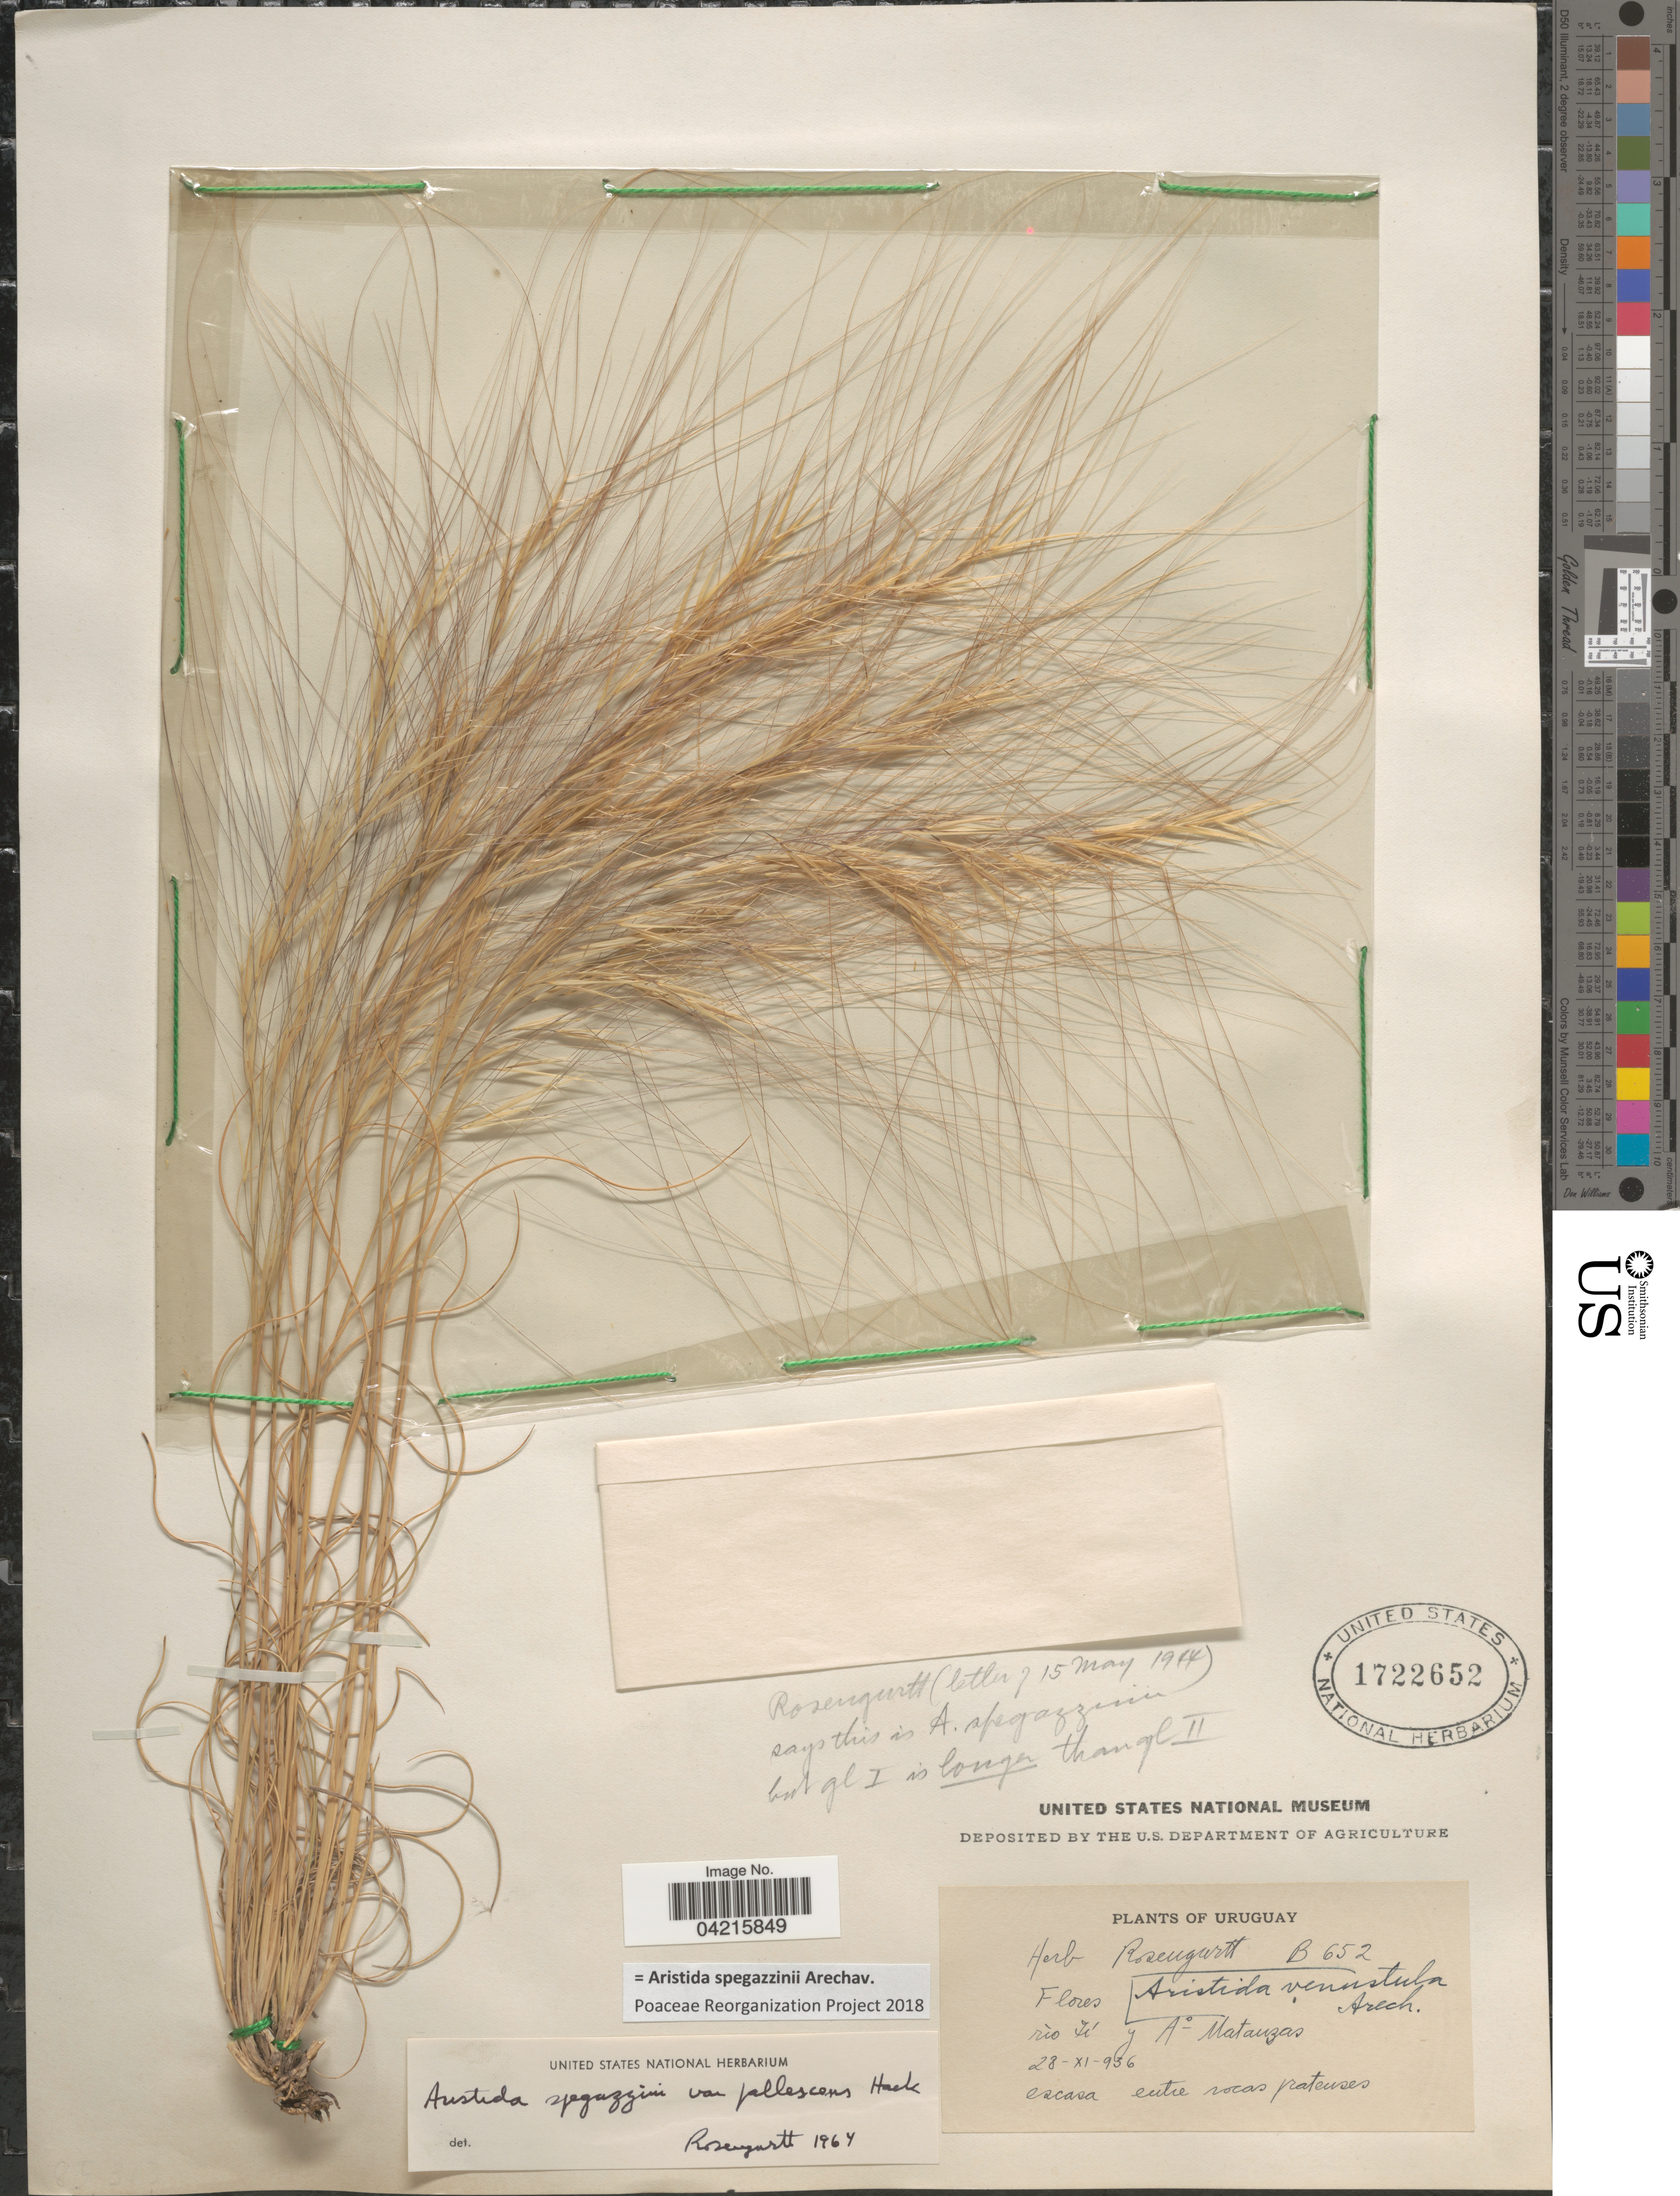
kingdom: Plantae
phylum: Tracheophyta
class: Liliopsida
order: Poales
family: Poaceae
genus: Aristida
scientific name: Aristida spegazzinii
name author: Arechav.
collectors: ex herb. Rosengurtt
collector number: B652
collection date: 1936-11-28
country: Uruguay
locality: Rìo Yí y A° Matanzas.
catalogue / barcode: US 1722652